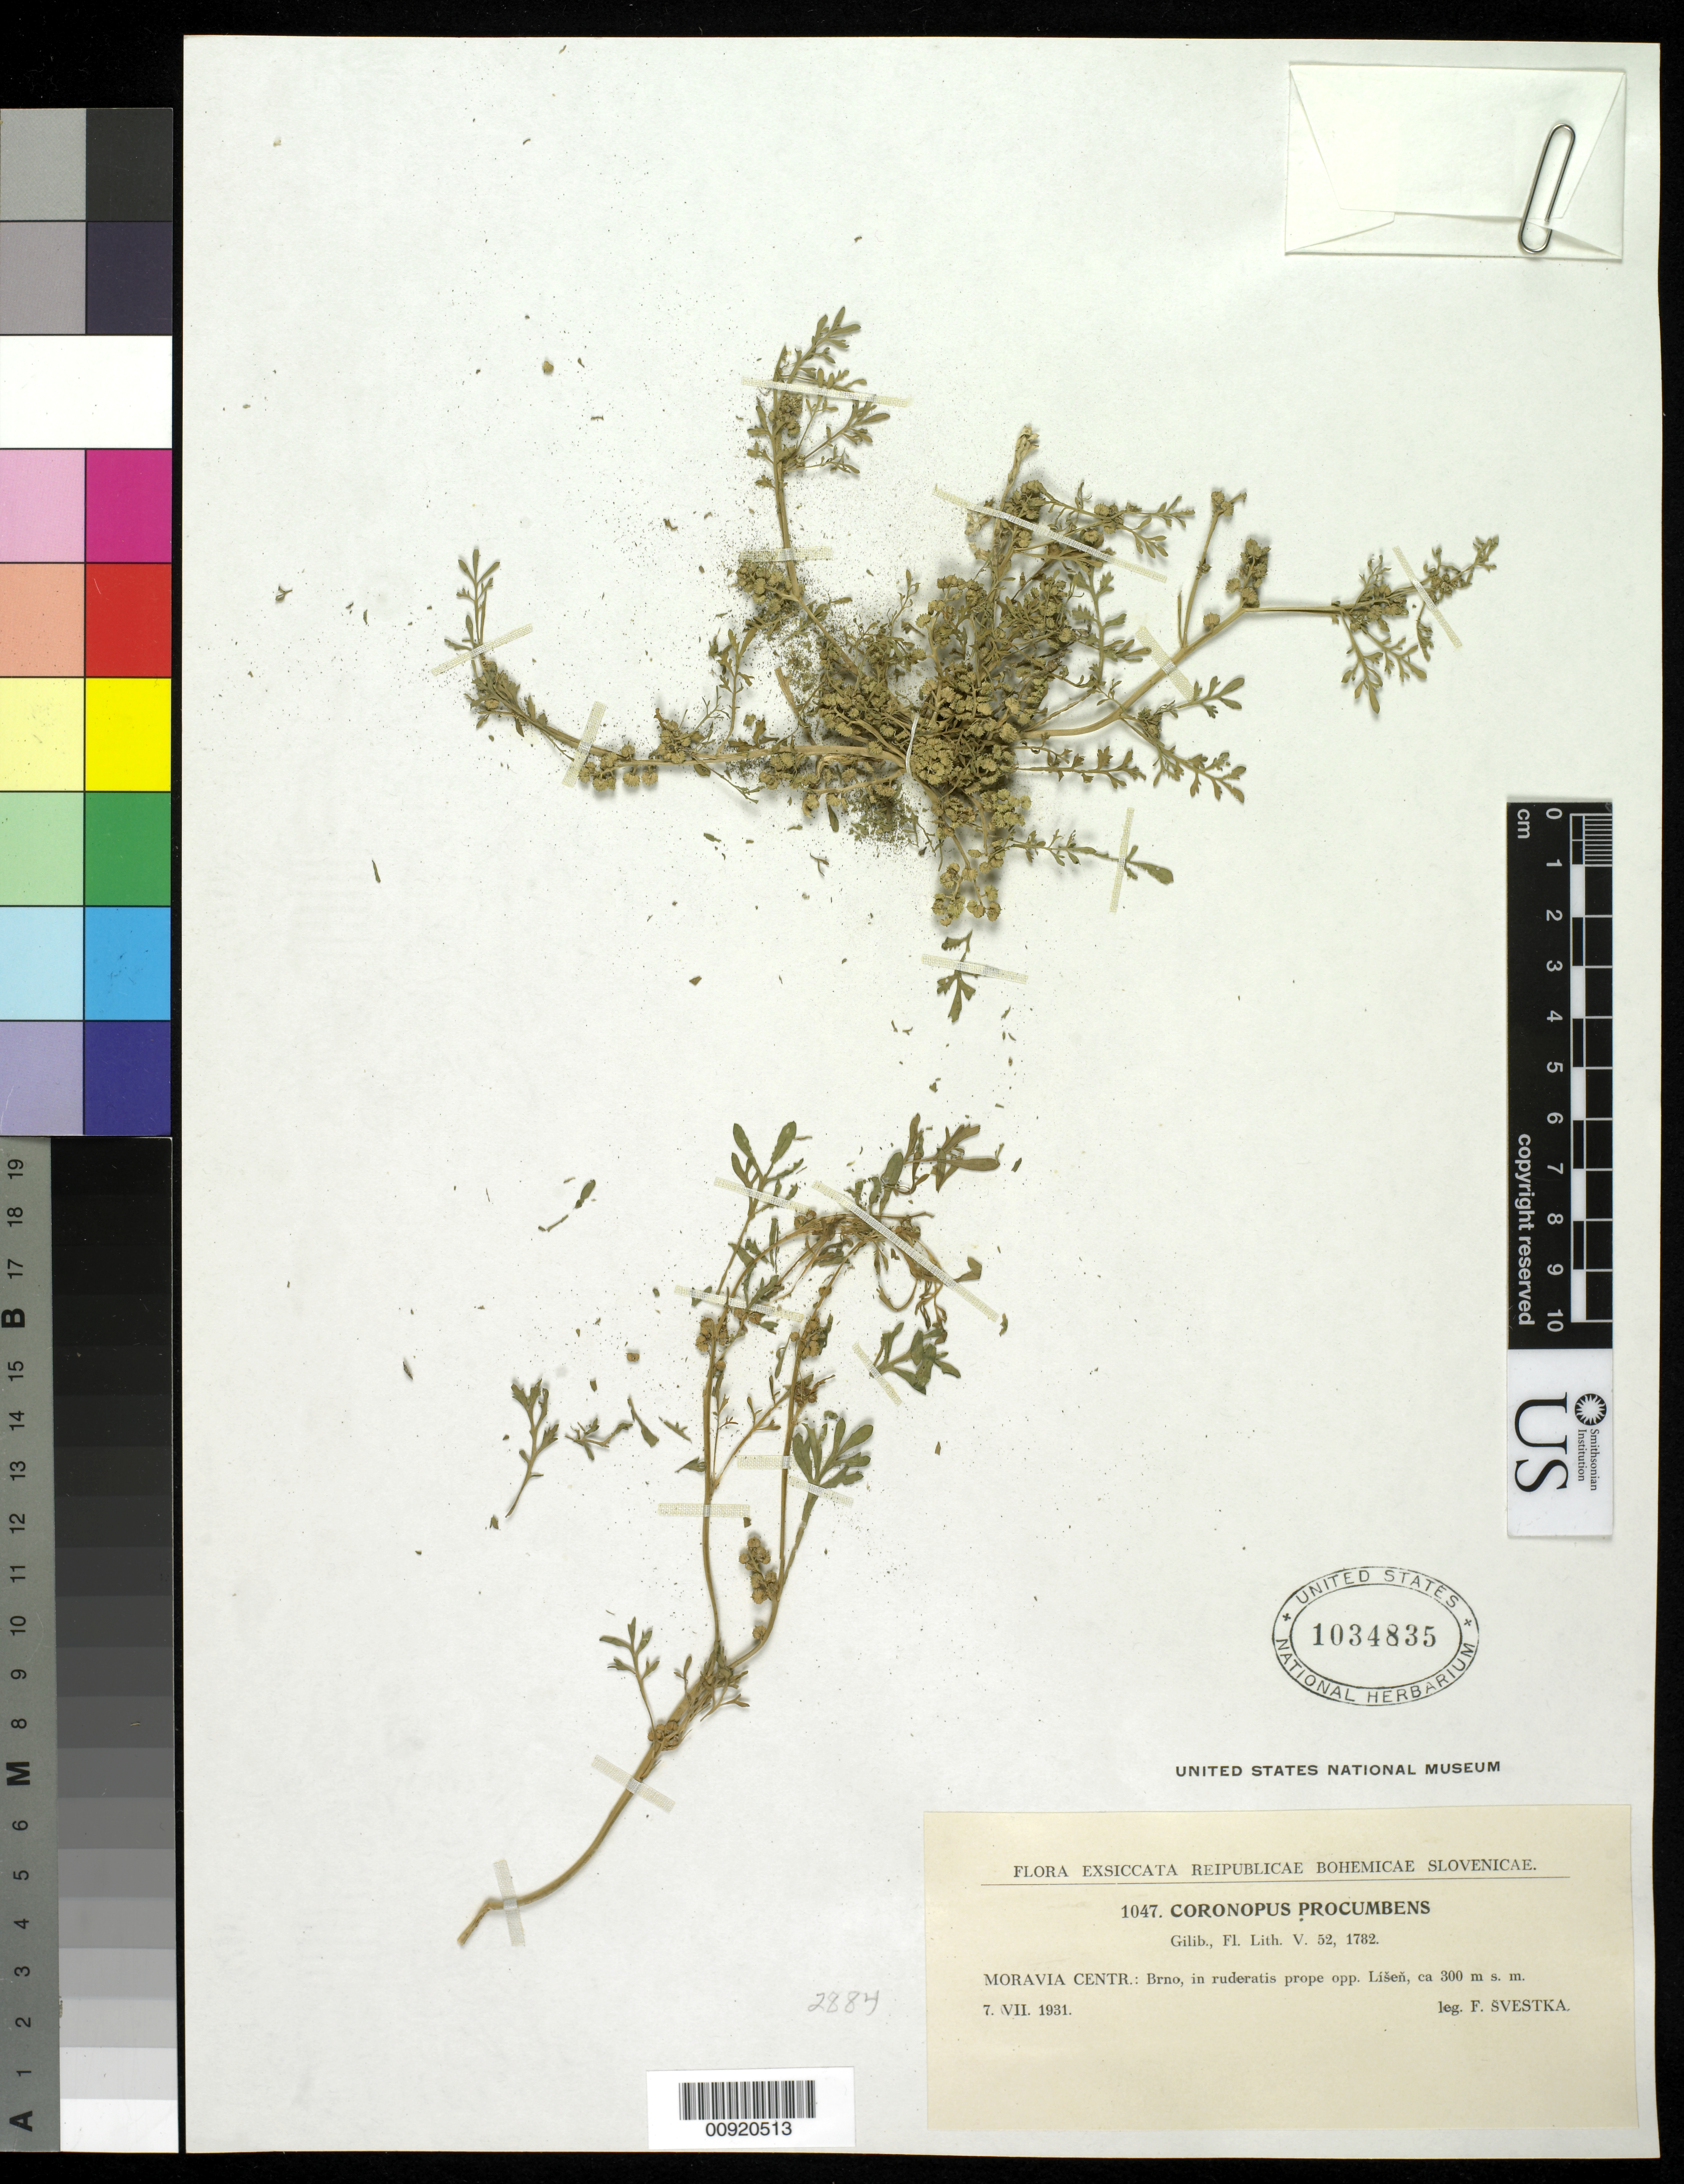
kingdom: Plantae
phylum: Tracheophyta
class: Magnoliopsida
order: Brassicales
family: Brassicaceae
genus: Lepidium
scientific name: Lepidium coronopus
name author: (L.) Al-Shehbaz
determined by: Strong, M. T., (US), Smithsonian Institution - National Museum of Natural History (UNITED STATES)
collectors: F. Svestka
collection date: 1931-07-07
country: Slovenia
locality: Moravia Centr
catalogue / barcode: US 1034835